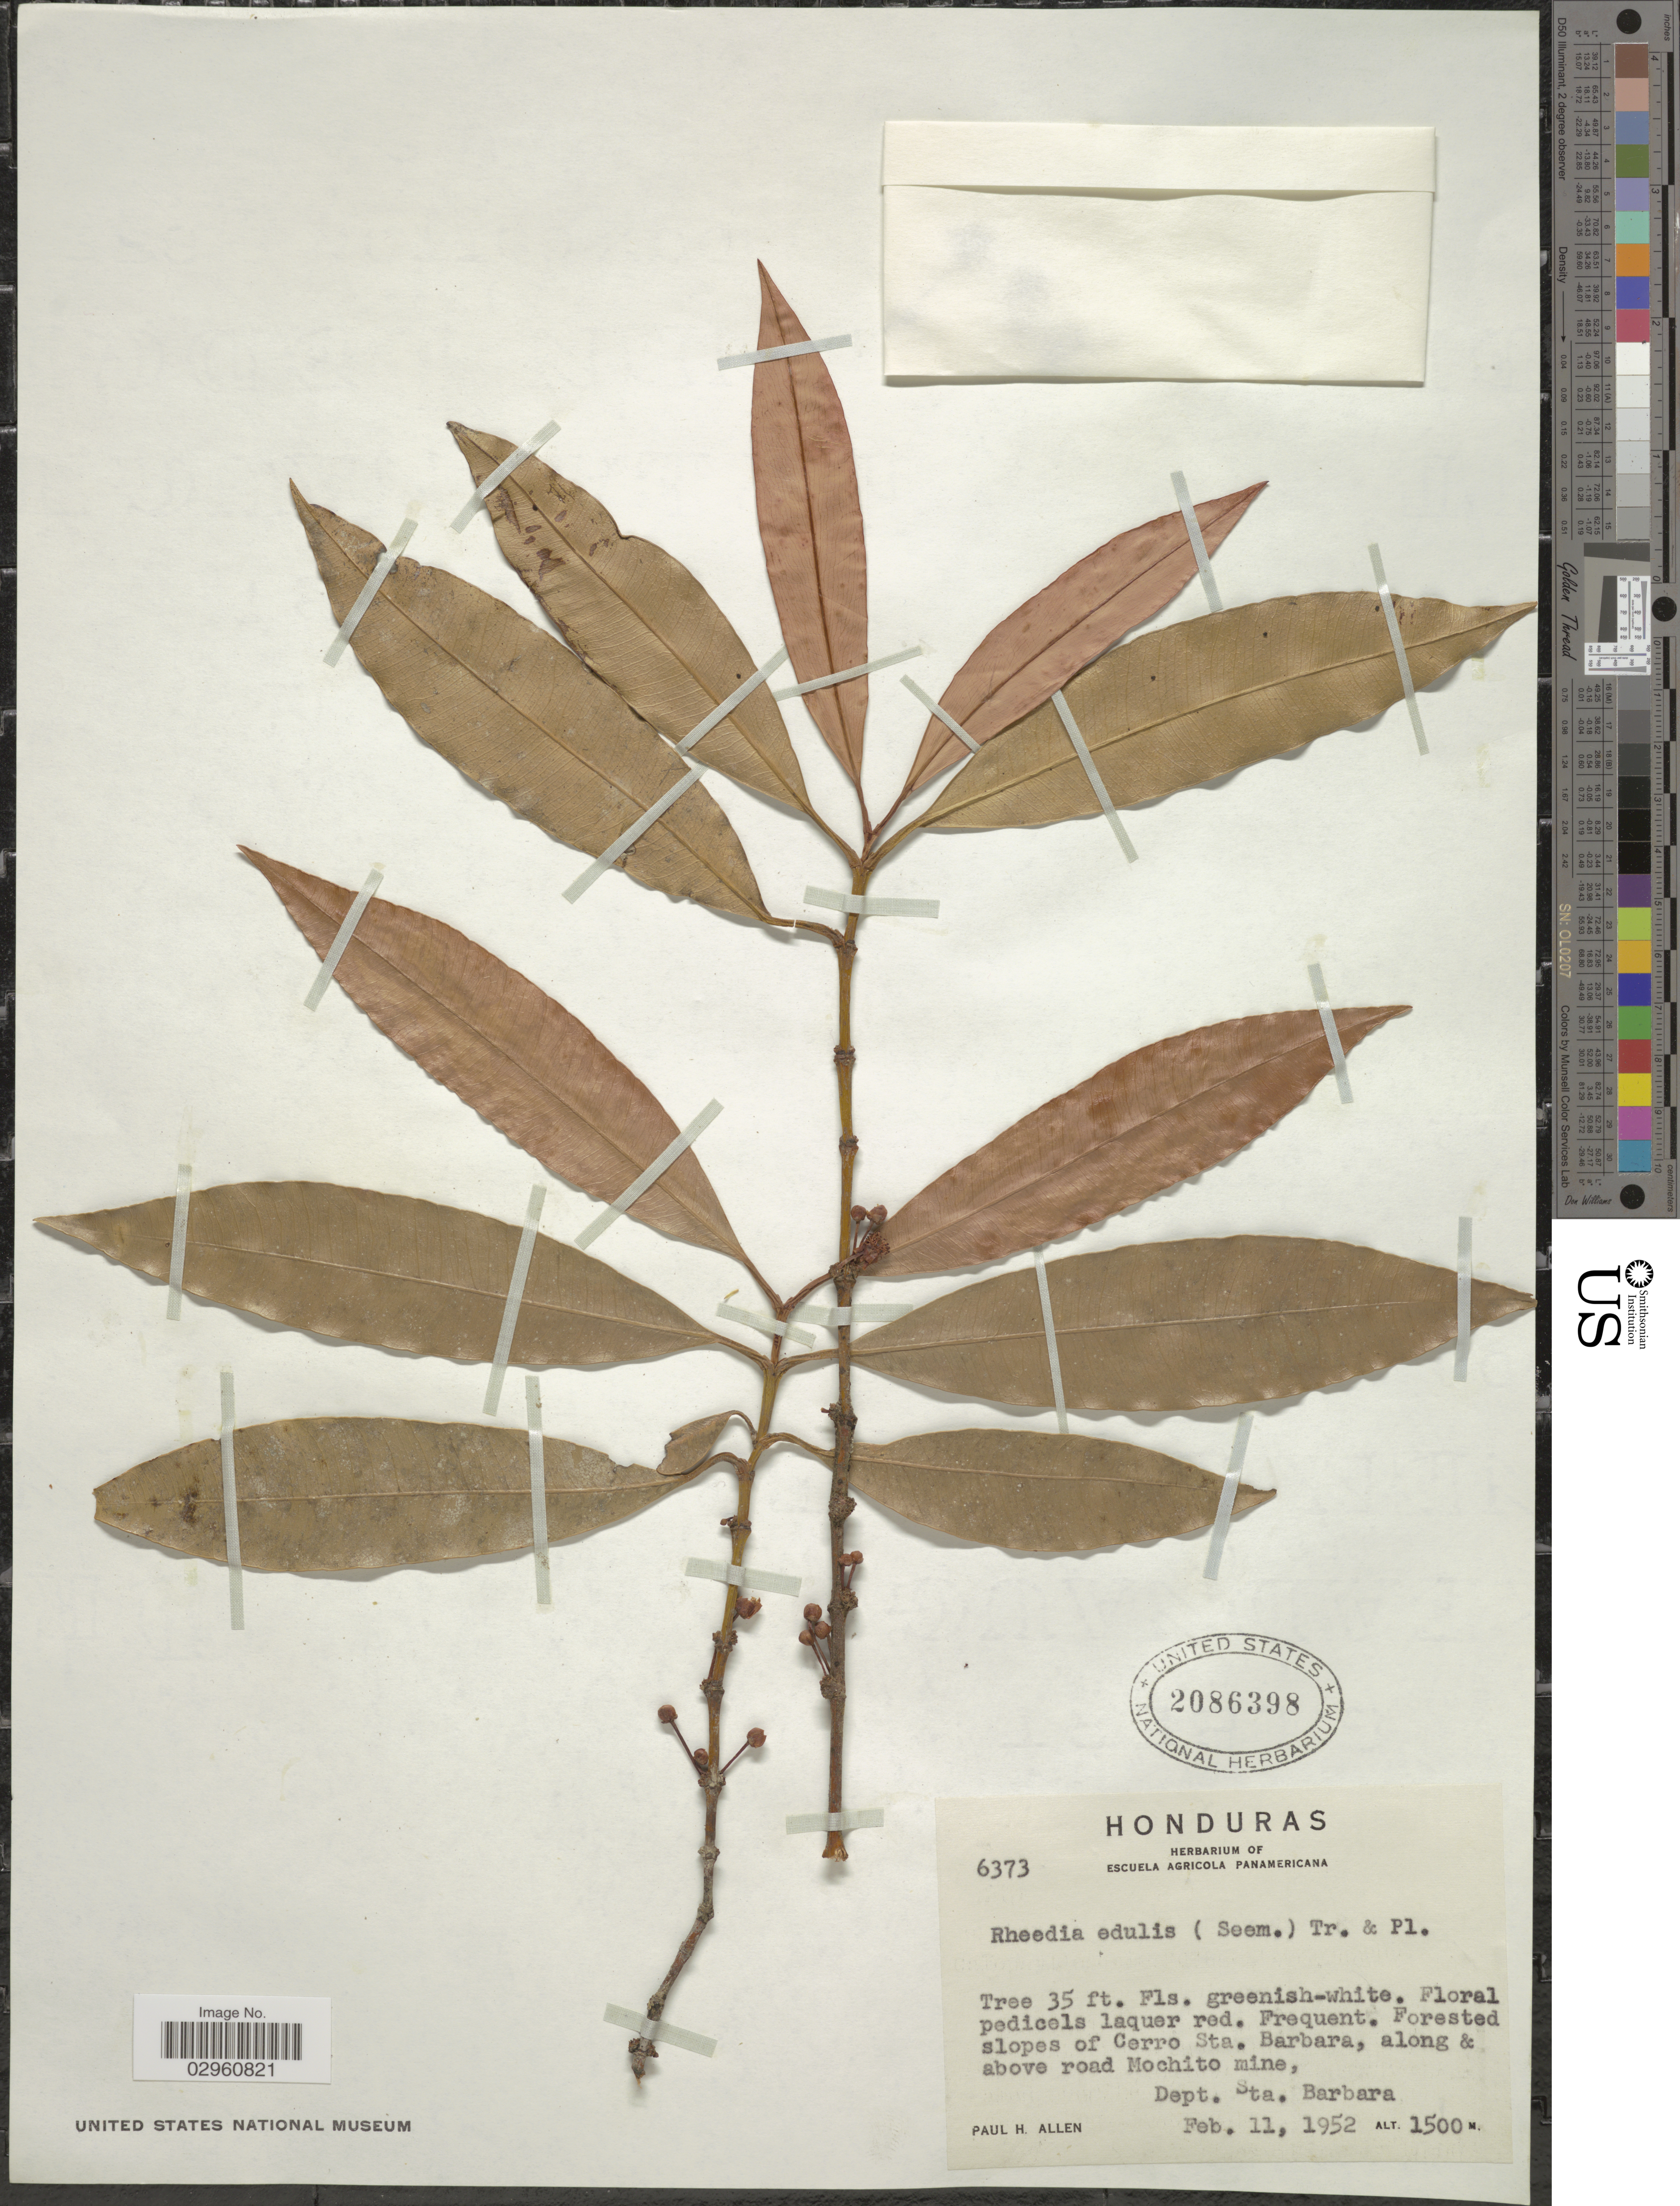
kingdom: Plantae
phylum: Tracheophyta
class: Magnoliopsida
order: Malpighiales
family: Clusiaceae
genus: Garcinia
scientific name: Garcinia intermedia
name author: (Pittier) Hammel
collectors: P. H. Allen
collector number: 6373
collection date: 1952-02-11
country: Honduras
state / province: Santa Bárbara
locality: Forested slopes of Cerro Sta. Barbara, along & above road Mochito mine, Dept. Sta. Barbara.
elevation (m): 1500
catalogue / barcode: US 2086398